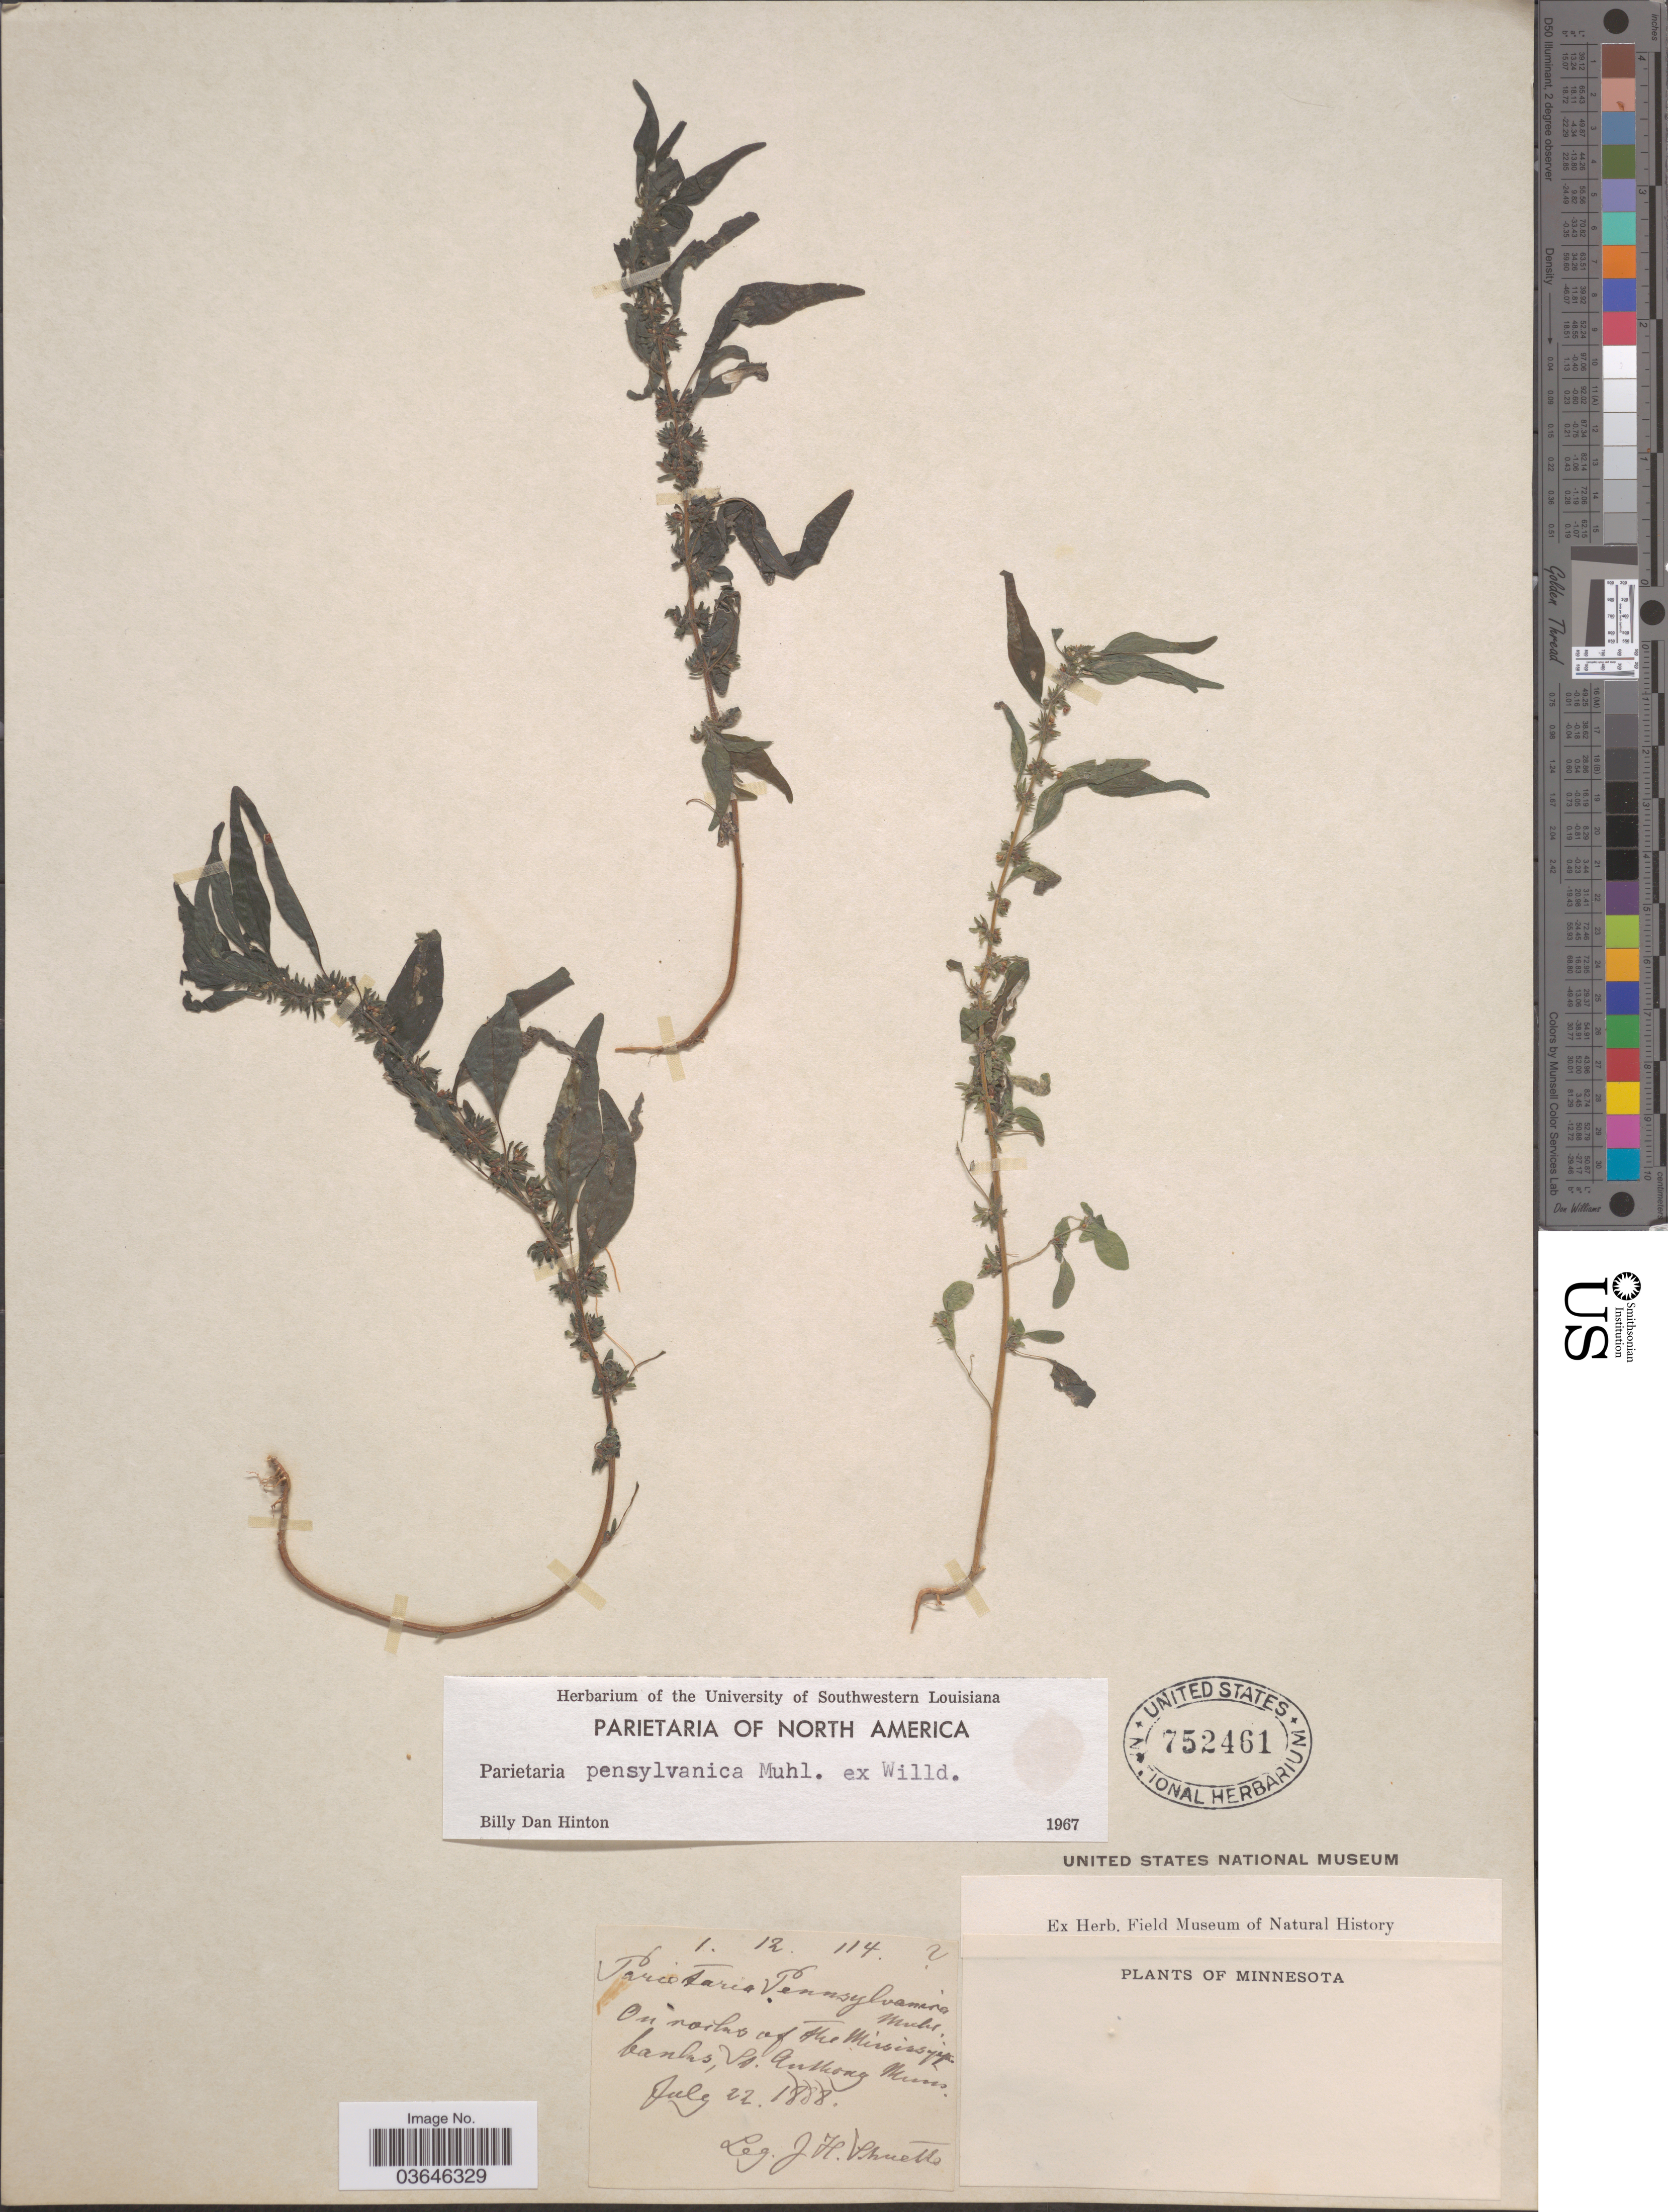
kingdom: Plantae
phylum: Tracheophyta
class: Magnoliopsida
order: Rosales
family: Urticaceae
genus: Parietaria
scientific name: Parietaria pensylvanica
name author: Muhl. ex Willd.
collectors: J. H. Schuette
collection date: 1888-07-22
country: United States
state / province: Minnesota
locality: On rocks of the Mississippi banks, St. Anthony.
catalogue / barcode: US 752461